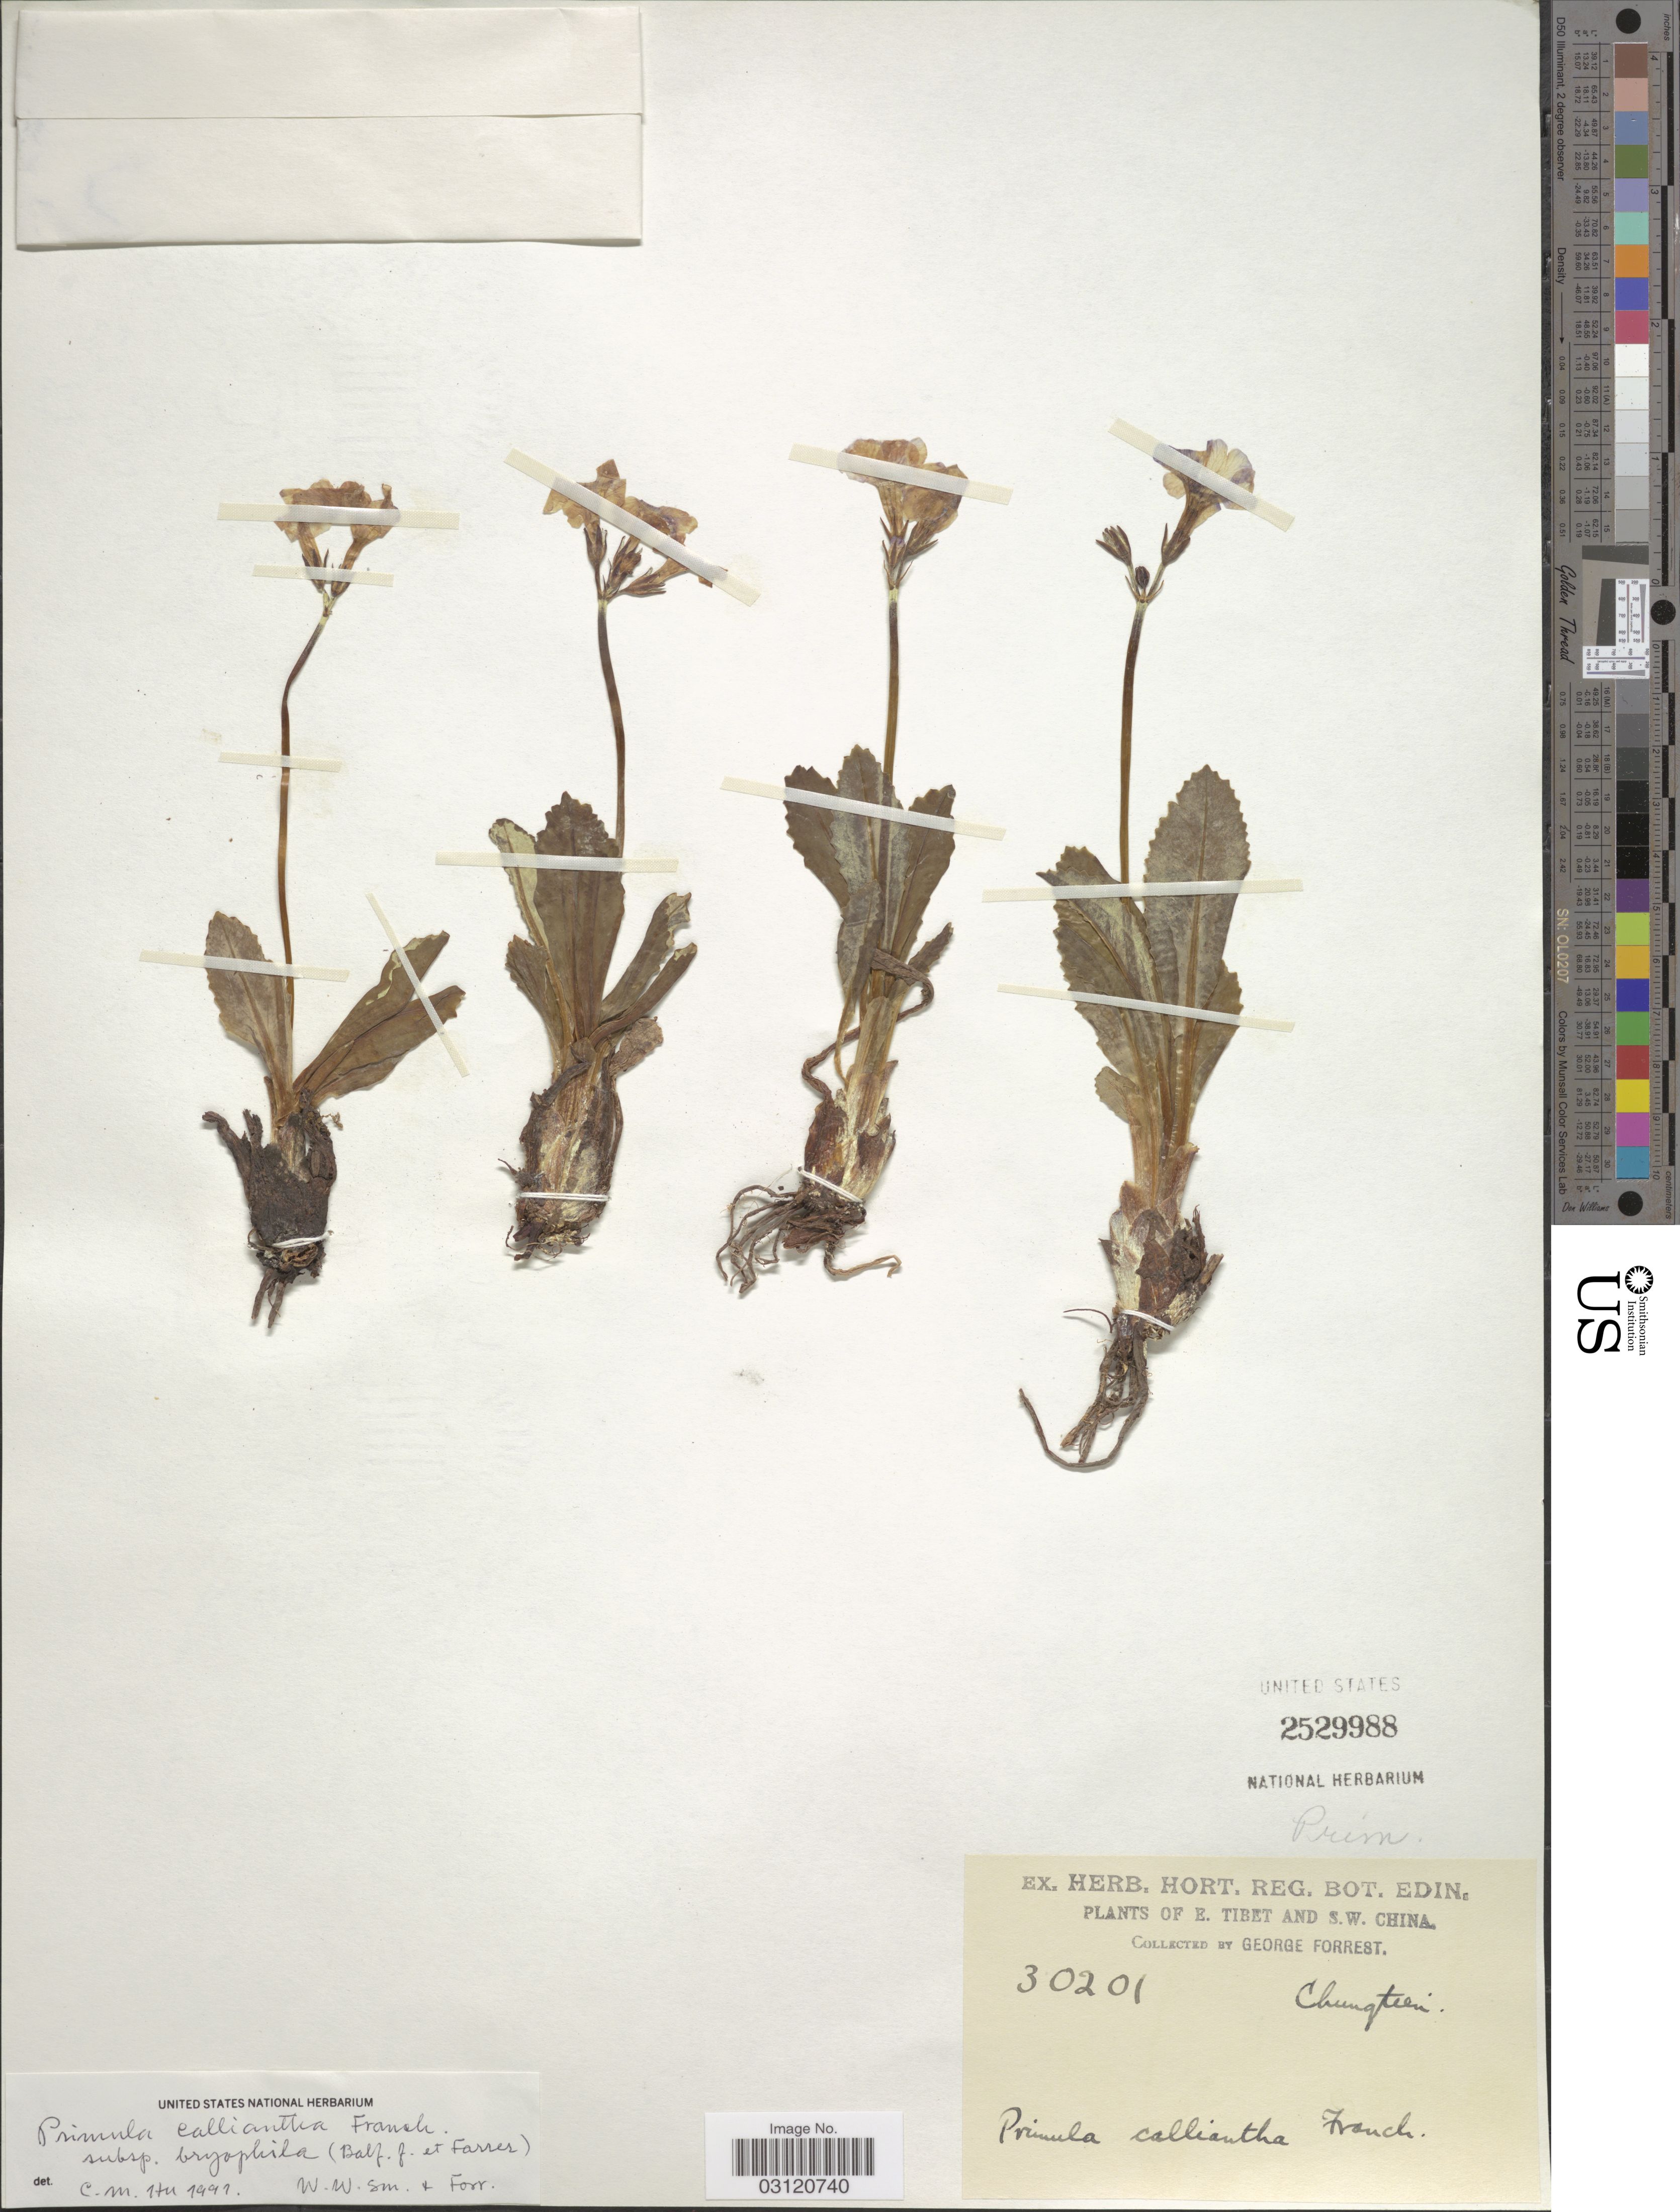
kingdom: Plantae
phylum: Tracheophyta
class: Magnoliopsida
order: Ericales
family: Primulaceae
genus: Primula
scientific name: Primula calliantha subsp. bryophila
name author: (Balf. f. & Farrer) W.W. Sm. & Forrest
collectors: G. Forrest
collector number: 30201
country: China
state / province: Xizang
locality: E. Tibet and S. W. China.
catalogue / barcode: US 2529988